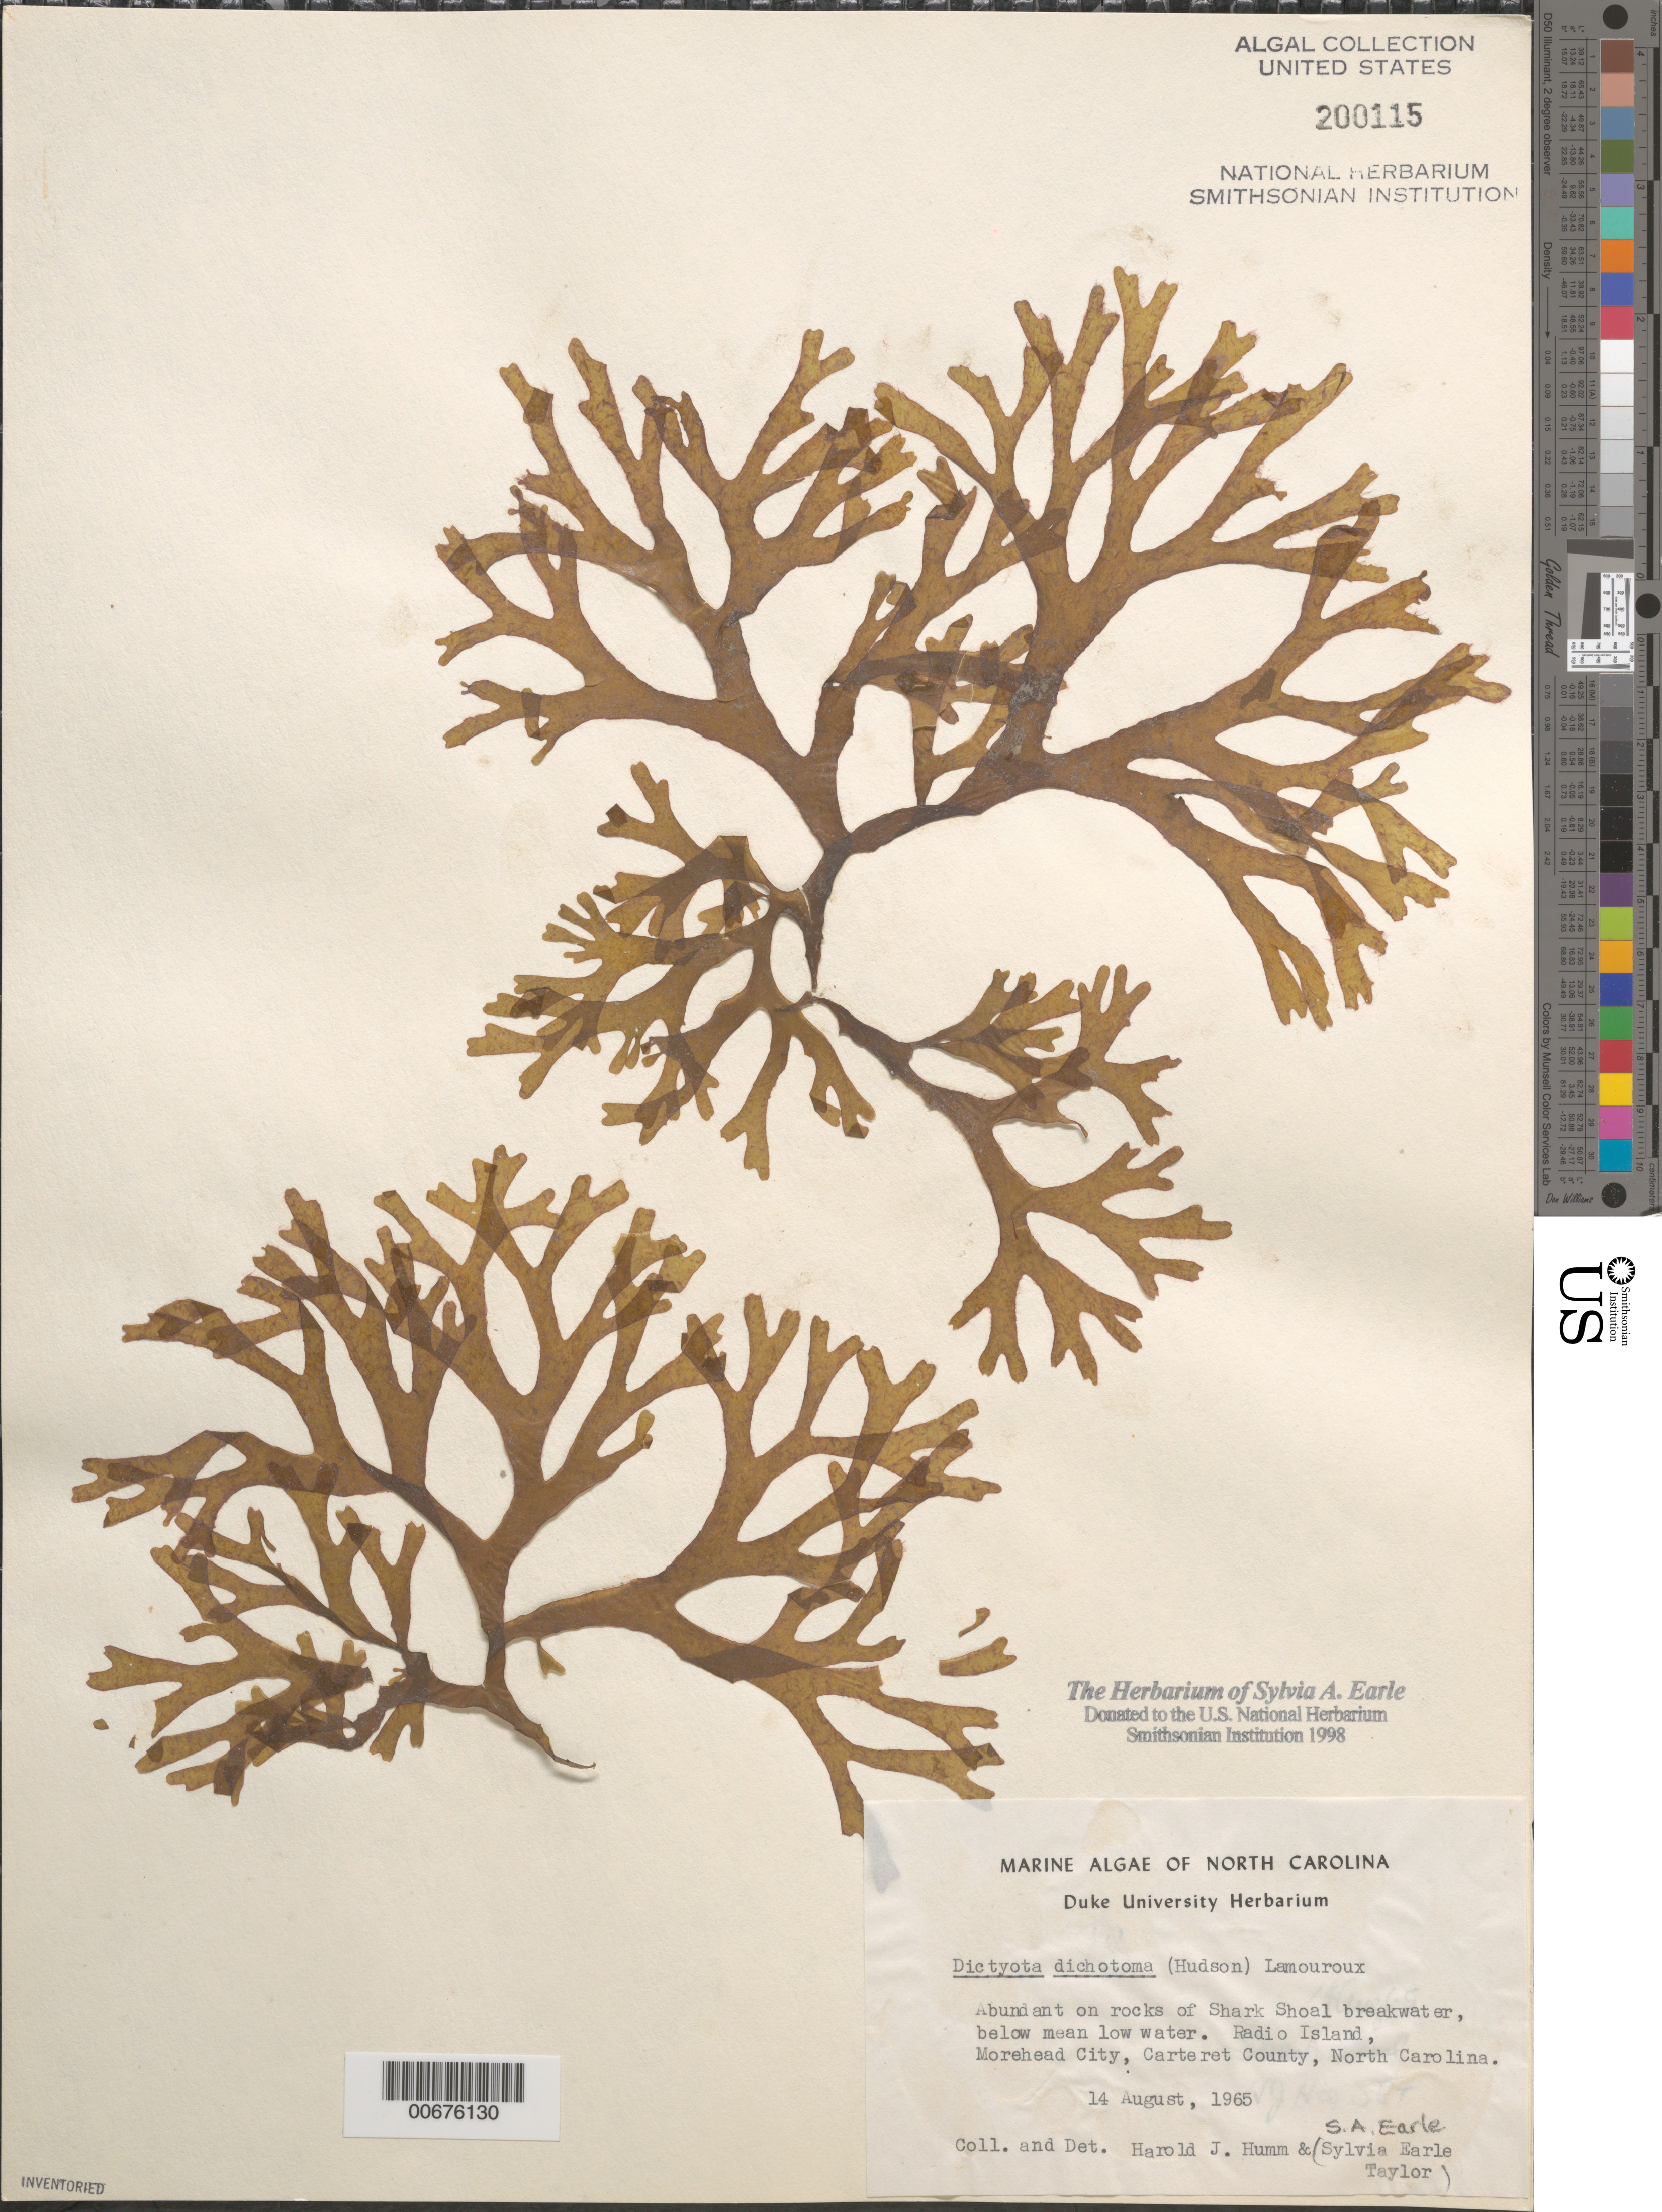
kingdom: Chromista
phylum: Ochrophyta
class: Phaeophyceae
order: Dictyotales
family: Dictyotaceae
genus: Dictyota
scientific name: Dictyota dichotoma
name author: (Huds.) J.V.Lamouroux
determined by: Humm, Harold J.; Earle, S. A.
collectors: H. J. Humm & S. A. Earle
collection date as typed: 14 Aug 1965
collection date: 1965-08-14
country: United States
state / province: North Carolina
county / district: Carteret County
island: Radio Island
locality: Shark Shoal breakwater, Morehead City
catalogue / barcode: US 200115